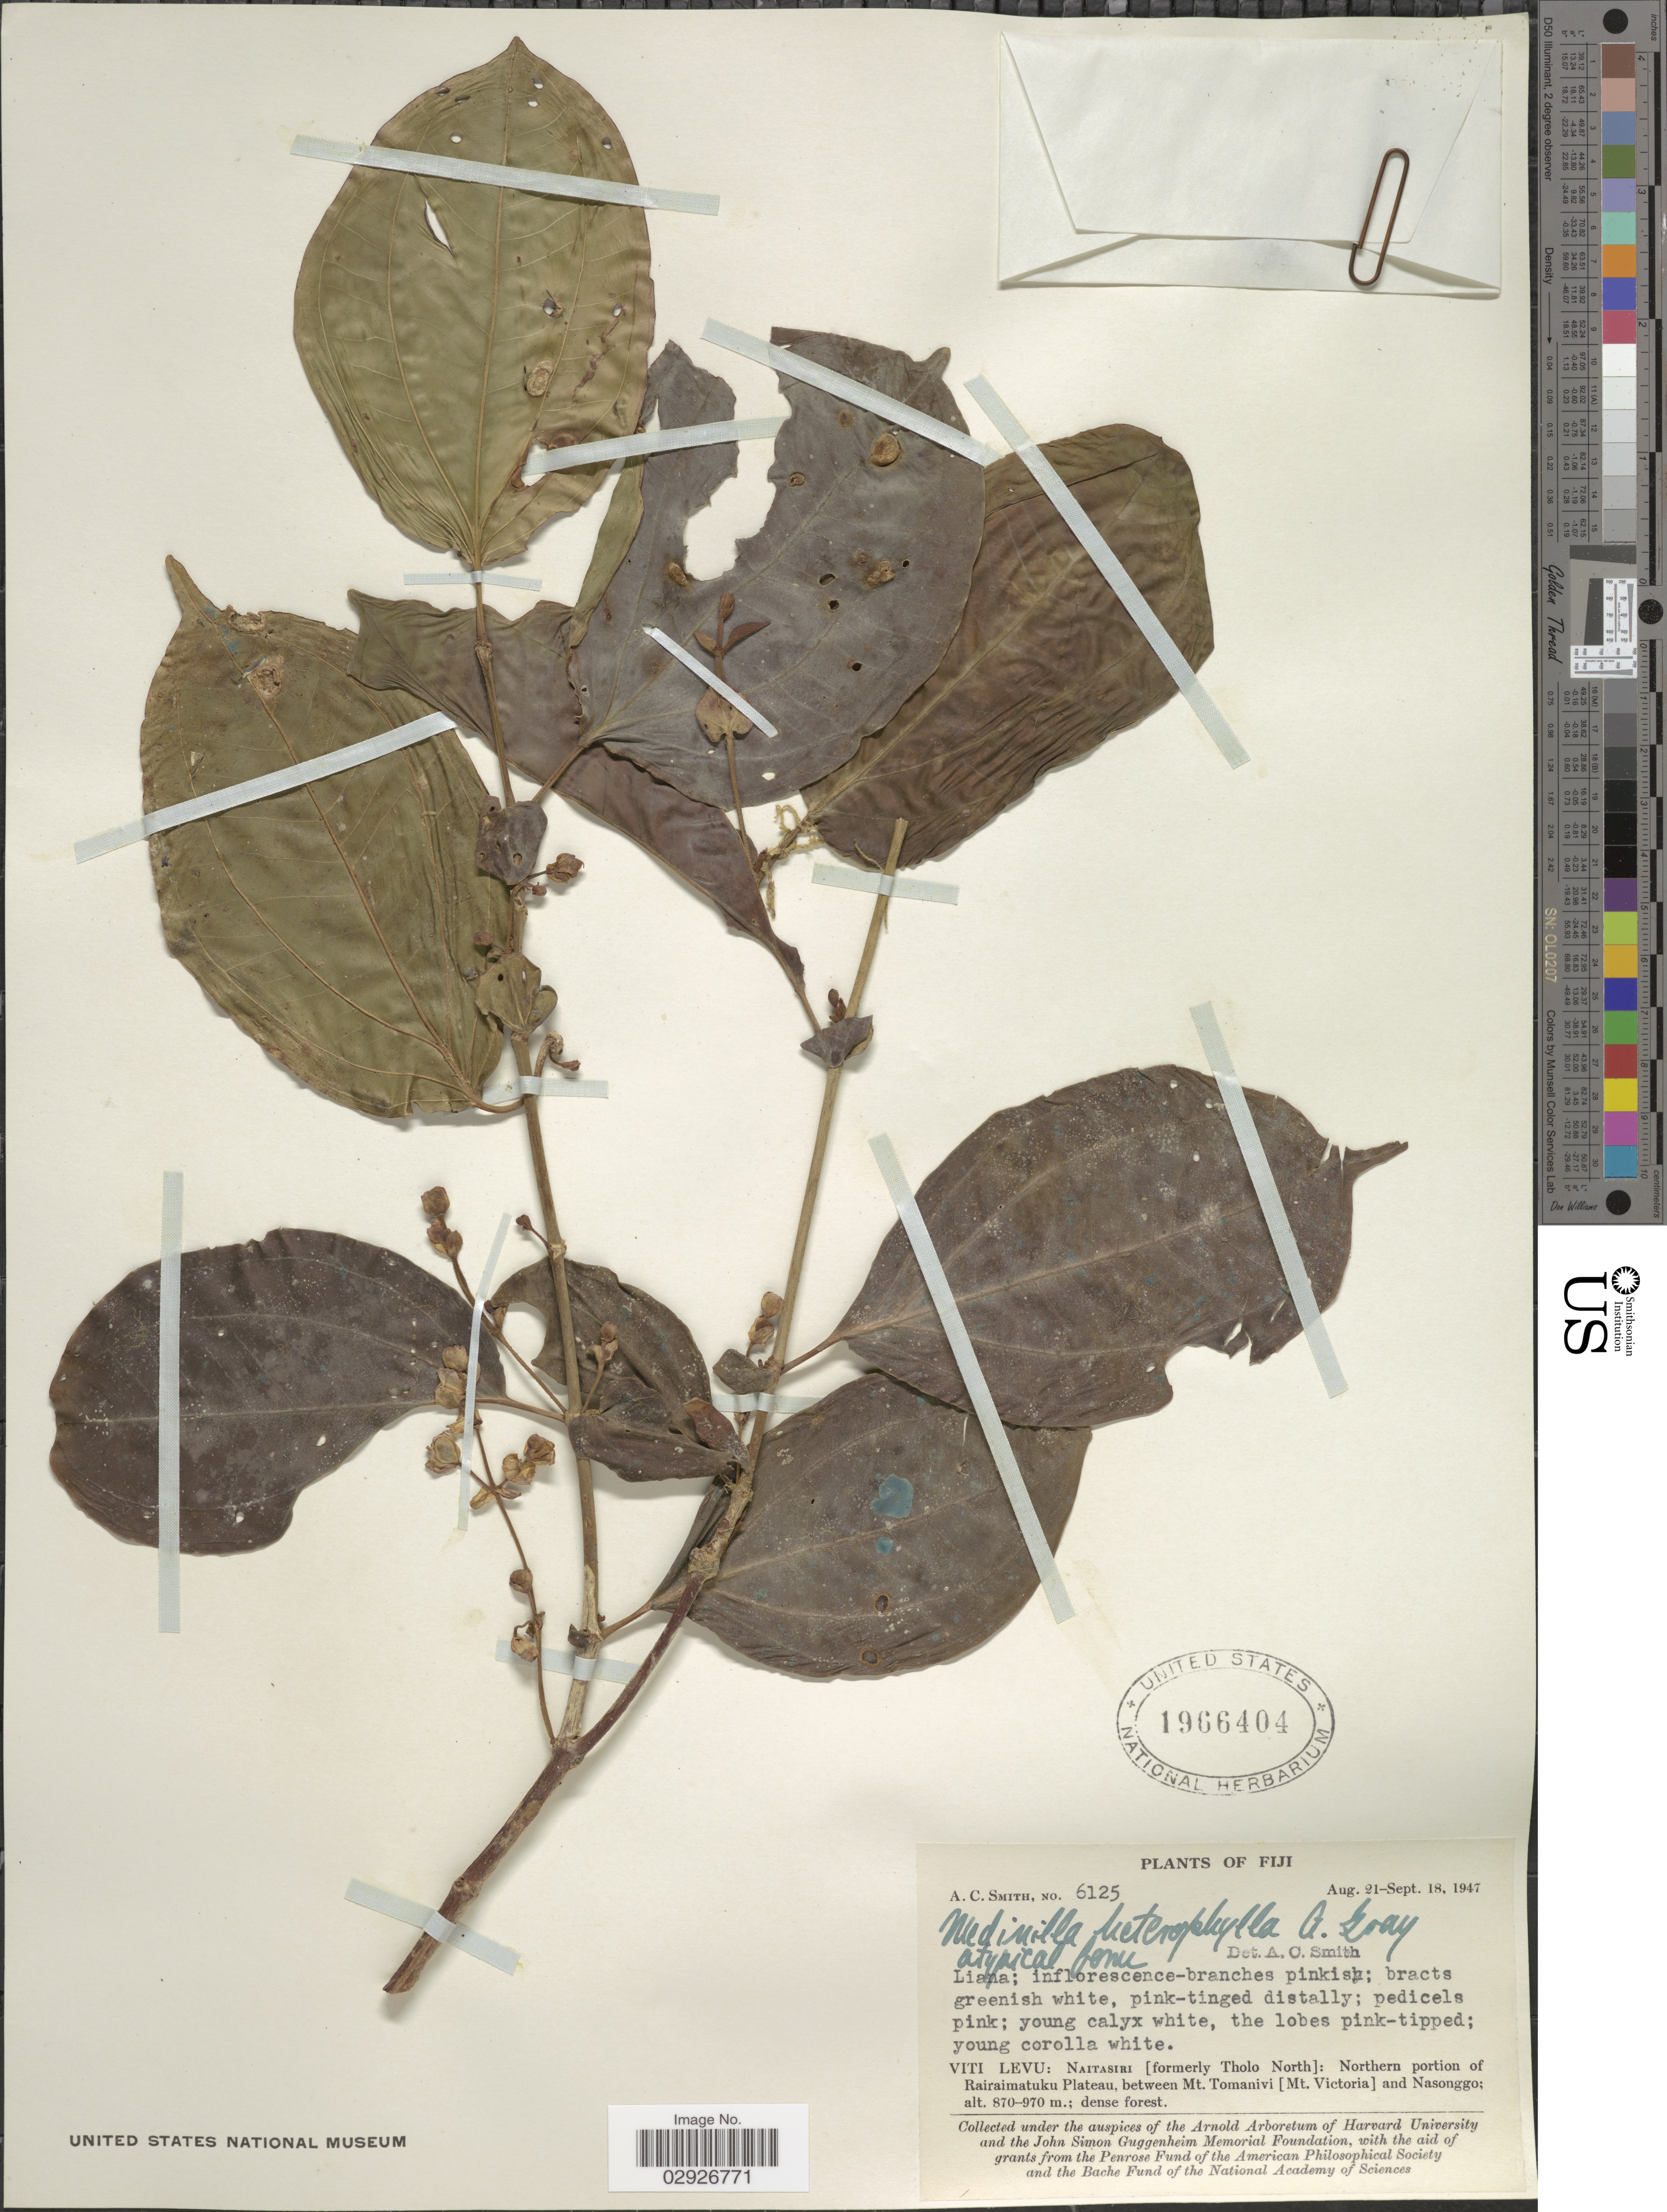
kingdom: Plantae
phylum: Tracheophyta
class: Magnoliopsida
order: Myrtales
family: Melastomataceae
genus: Medinilla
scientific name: Medinilla heterophylla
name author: A. Gray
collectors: A. C. Smith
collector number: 6125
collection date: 1947-08-21/1947-09-18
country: Fiji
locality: Viti Levu: Naitasiri [formerly Tholo North]: Northern portion of Rairaimatuku Plateau, between Mt. Tomanivi [Mt. Victoria] and Nasonggo.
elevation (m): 870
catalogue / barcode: US 1966404